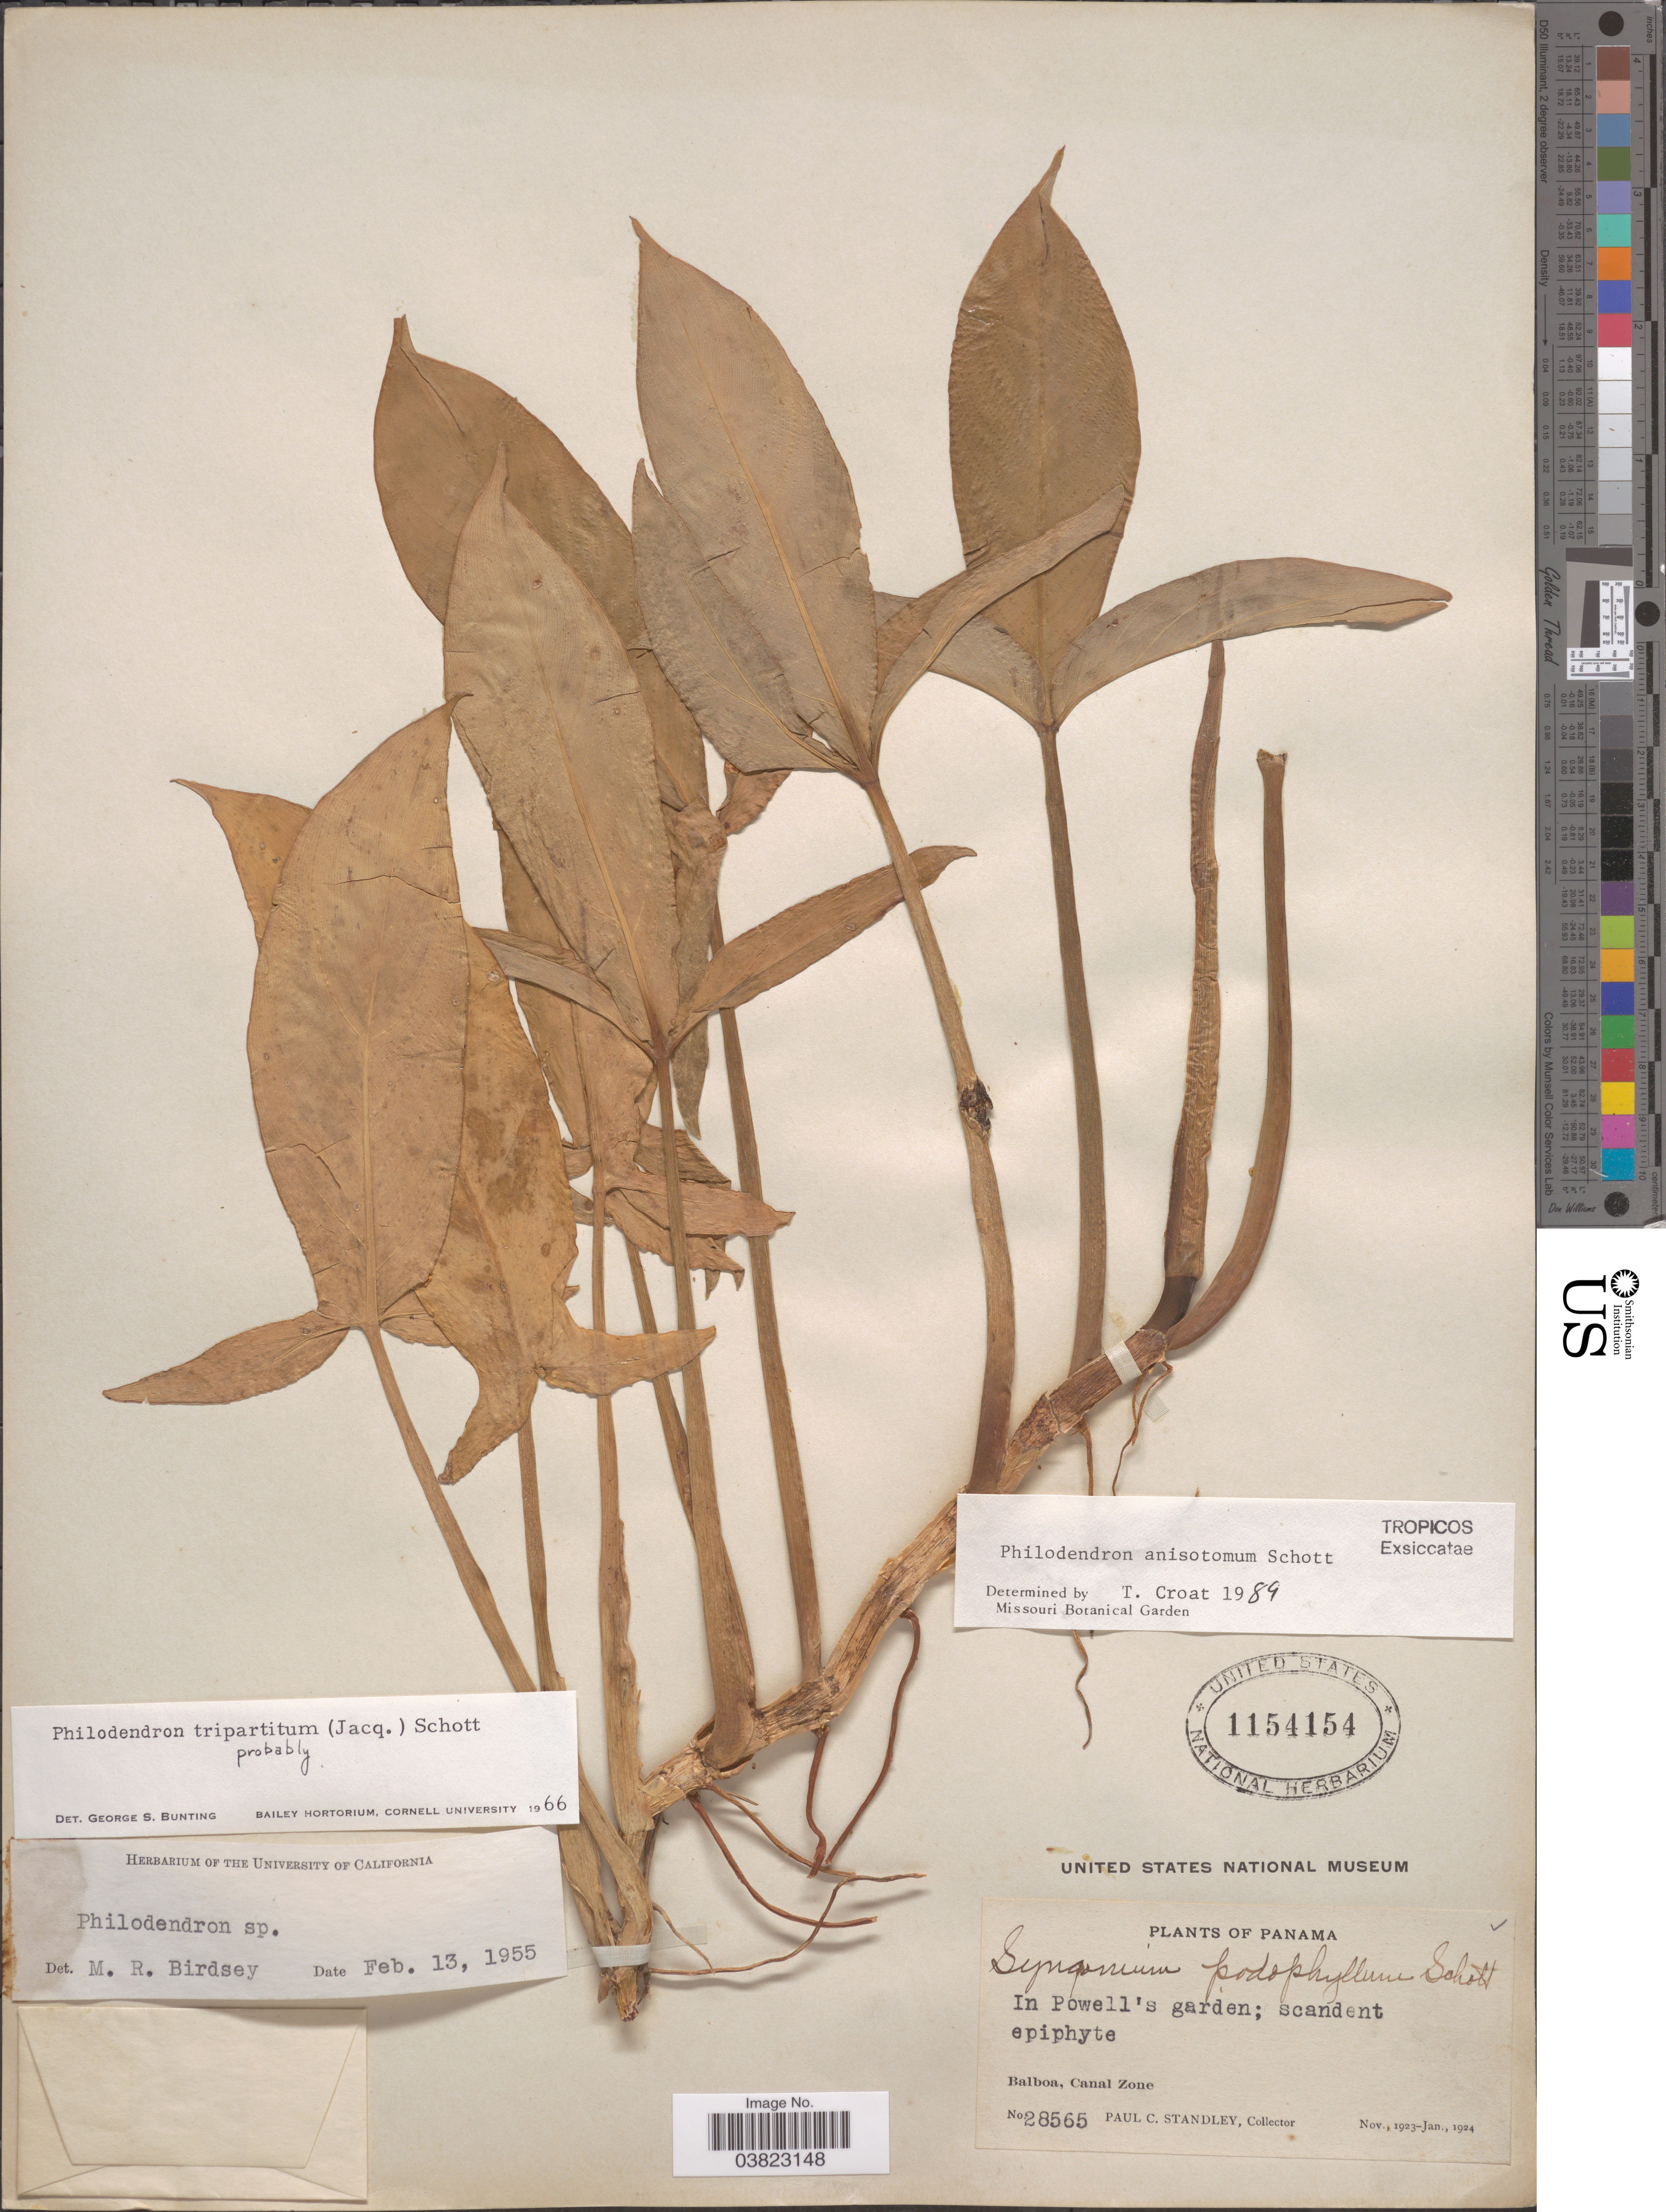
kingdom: Plantae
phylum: Tracheophyta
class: Liliopsida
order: Alismatales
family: Araceae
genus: Philodendron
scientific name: Philodendron anisotomum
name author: Schott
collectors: P. C. Standley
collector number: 28565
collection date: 1923-11/1924-01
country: Panama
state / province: Colón / Panamá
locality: In Powell's garden; Balboa, Canal Zone.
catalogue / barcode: US 1154154